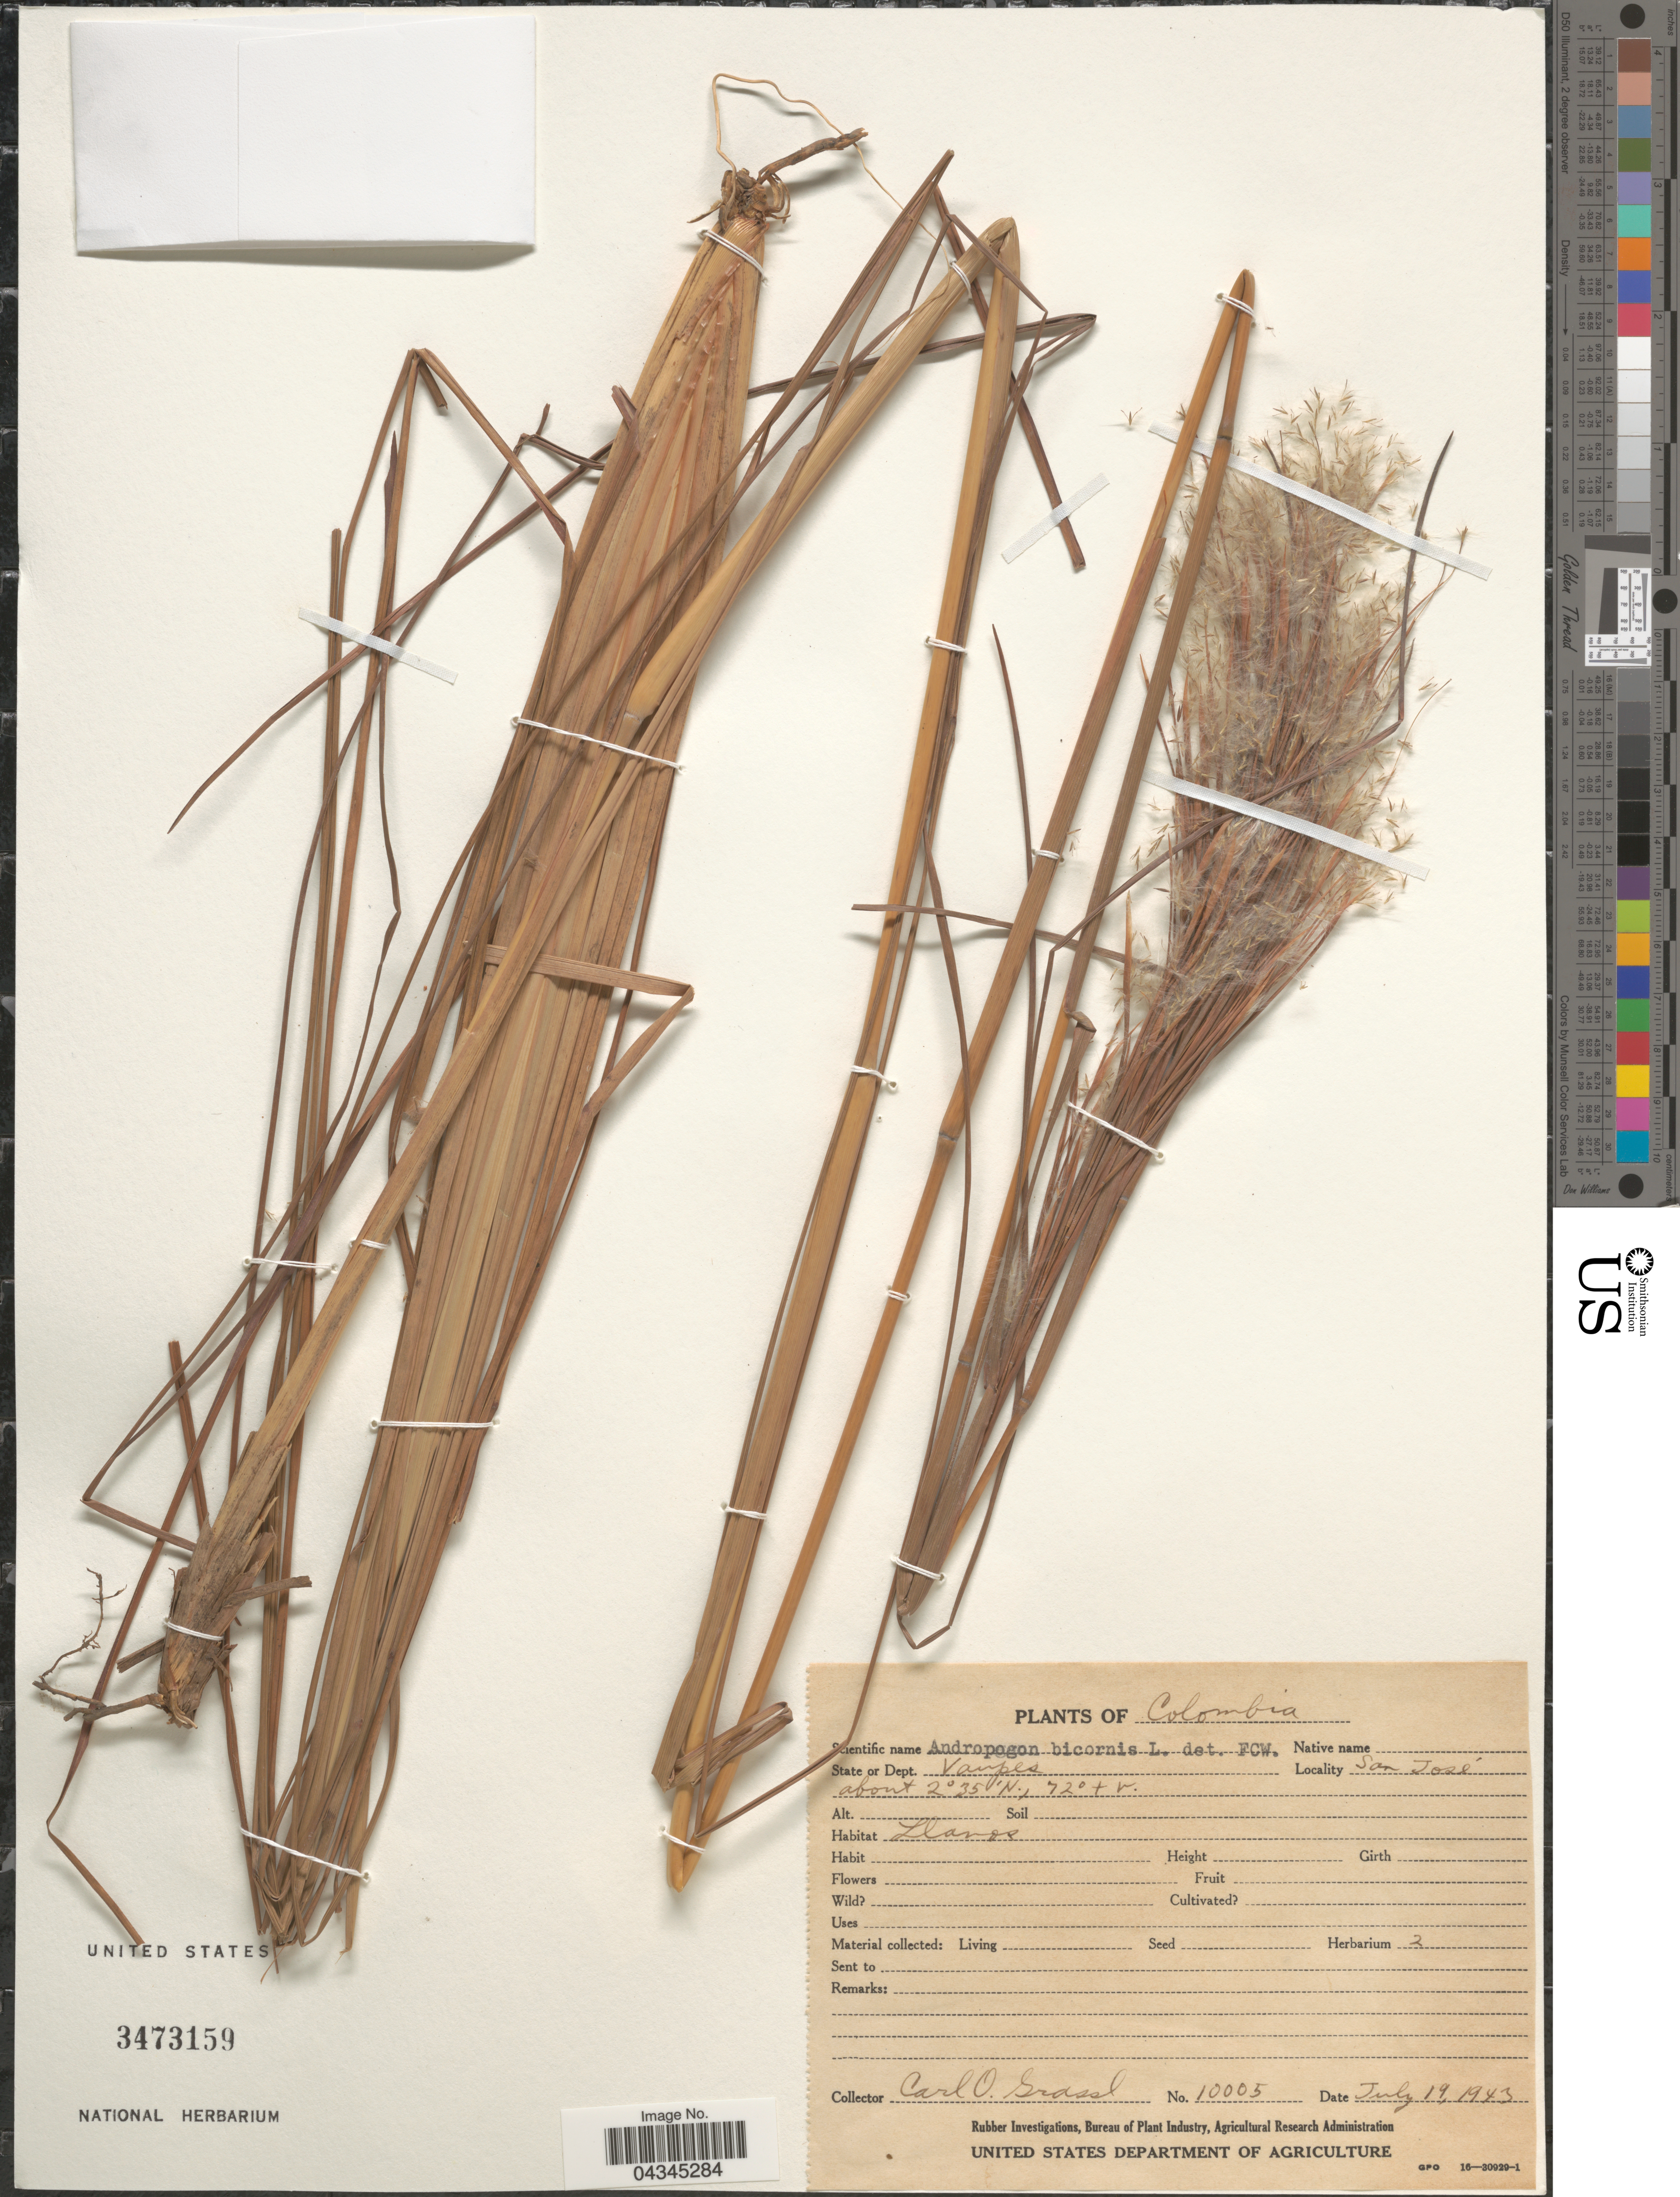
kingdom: Plantae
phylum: Tracheophyta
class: Liliopsida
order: Poales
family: Poaceae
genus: Andropogon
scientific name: Andropogon bicornis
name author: L.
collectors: C. Grassl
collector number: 10005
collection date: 1943-07-19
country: Colombia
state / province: Vaupés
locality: State or Dept. Vaupes. San José.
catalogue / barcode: US 3473159